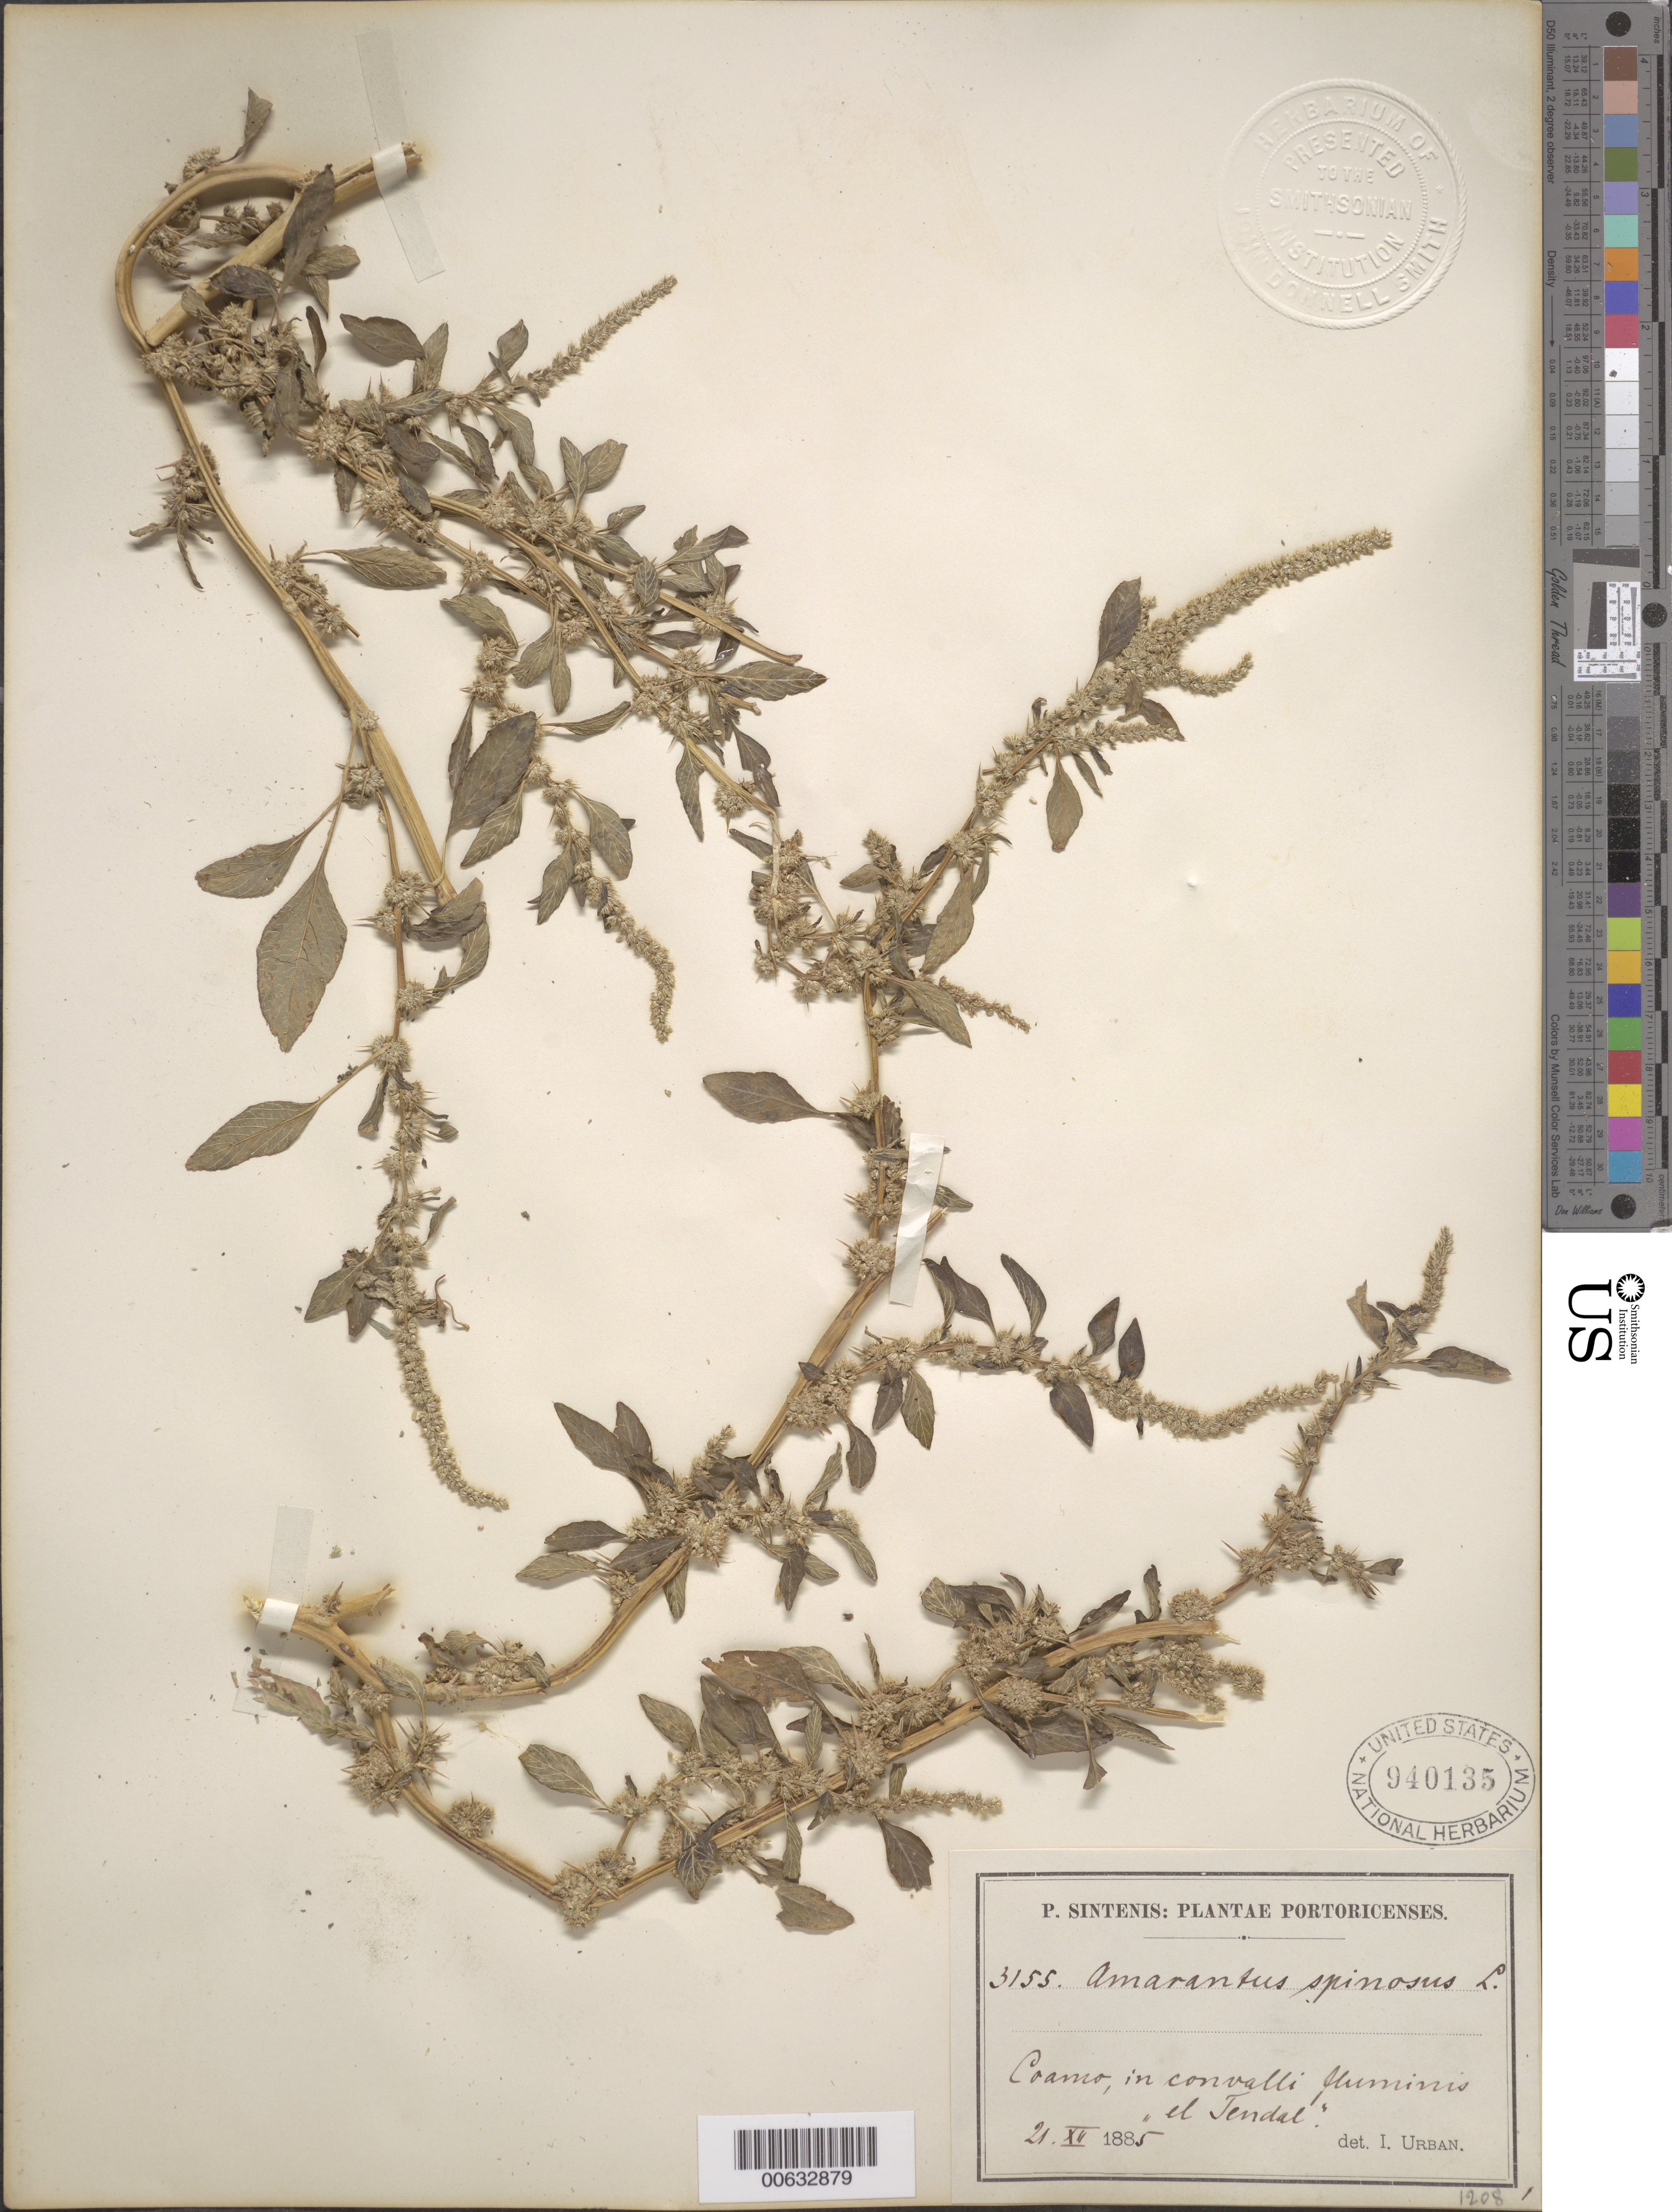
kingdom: Plantae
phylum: Tracheophyta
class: Magnoliopsida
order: Caryophyllales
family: Amaranthaceae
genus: Amaranthus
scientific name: Amaranthus spinosus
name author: L.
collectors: P. Sintenis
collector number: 3155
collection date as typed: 21 Dec 1885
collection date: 1885-12-21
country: Puerto Rico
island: Greater Antilles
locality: Coamo, in convalli fluminis el Tendal.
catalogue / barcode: US 940135